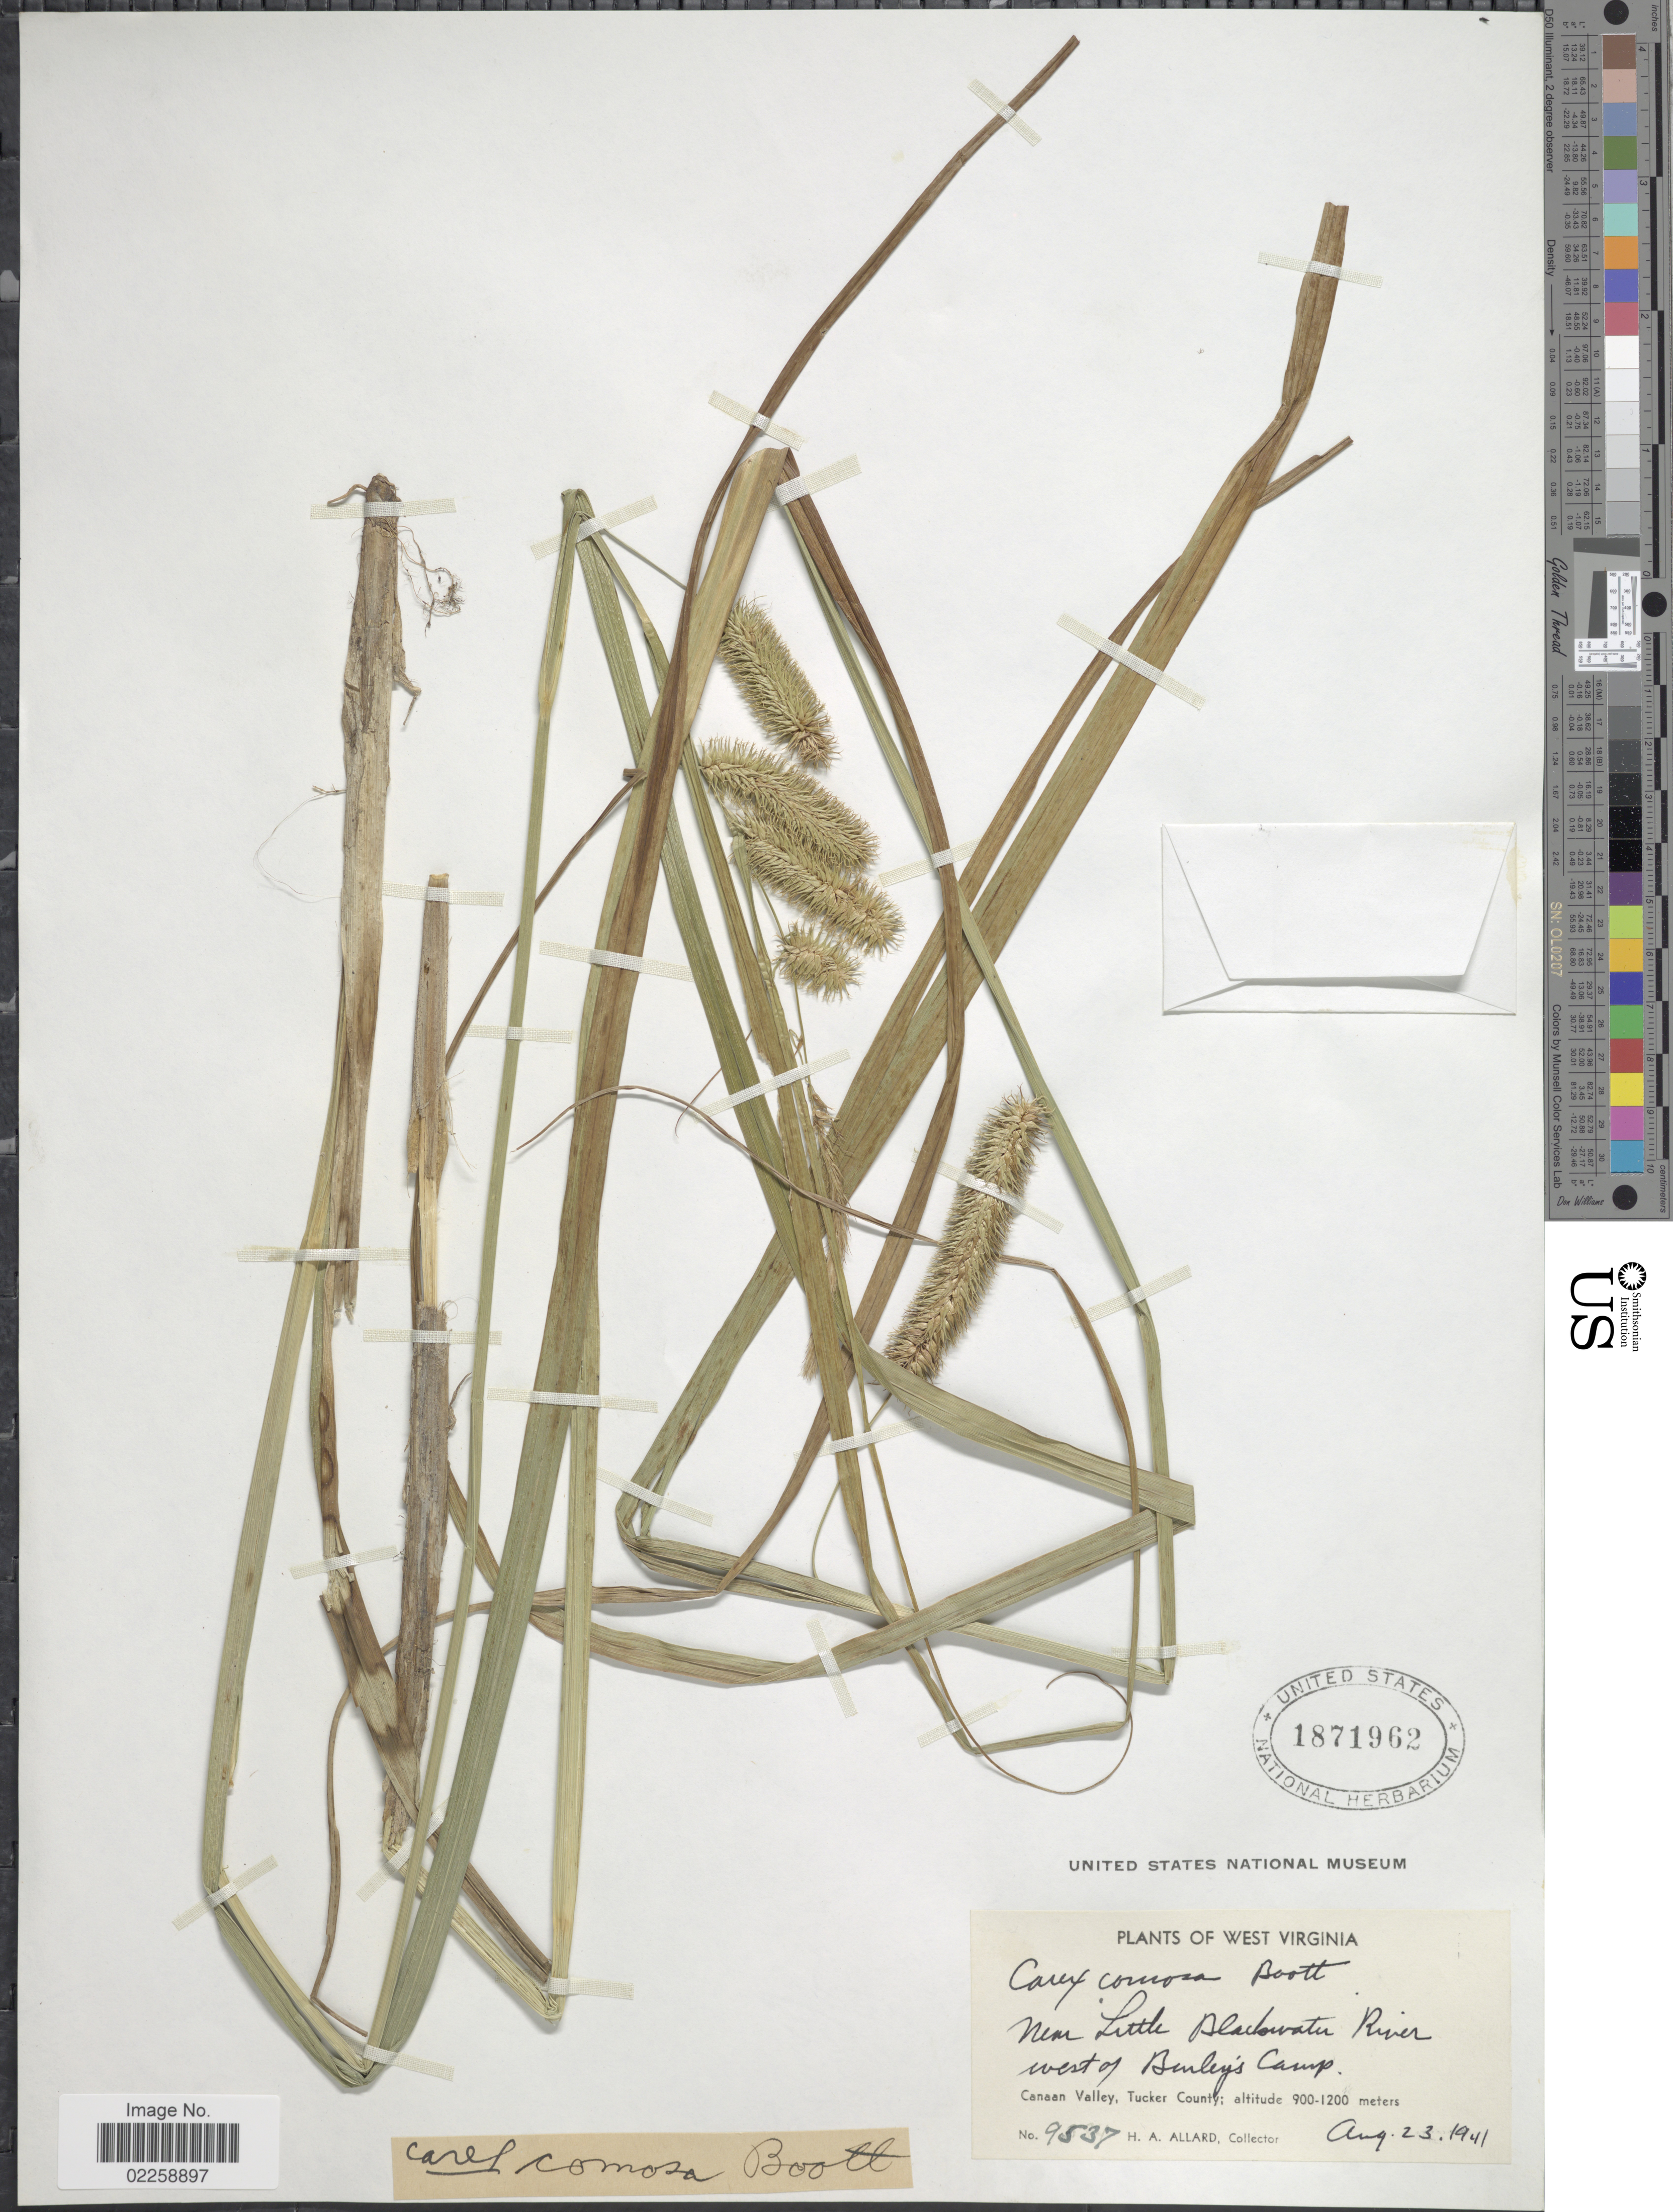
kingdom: Plantae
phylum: Tracheophyta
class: Liliopsida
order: Poales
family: Cyperaceae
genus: Carex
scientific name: Carex comosa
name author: Boott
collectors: H. A. Allard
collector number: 9537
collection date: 1941-08-23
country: United States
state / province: West Virginia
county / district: Tucker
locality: Near Little Blackwater River west of Benley's Camp, Canaan Valley, Tucker County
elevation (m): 900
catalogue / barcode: US 1871962